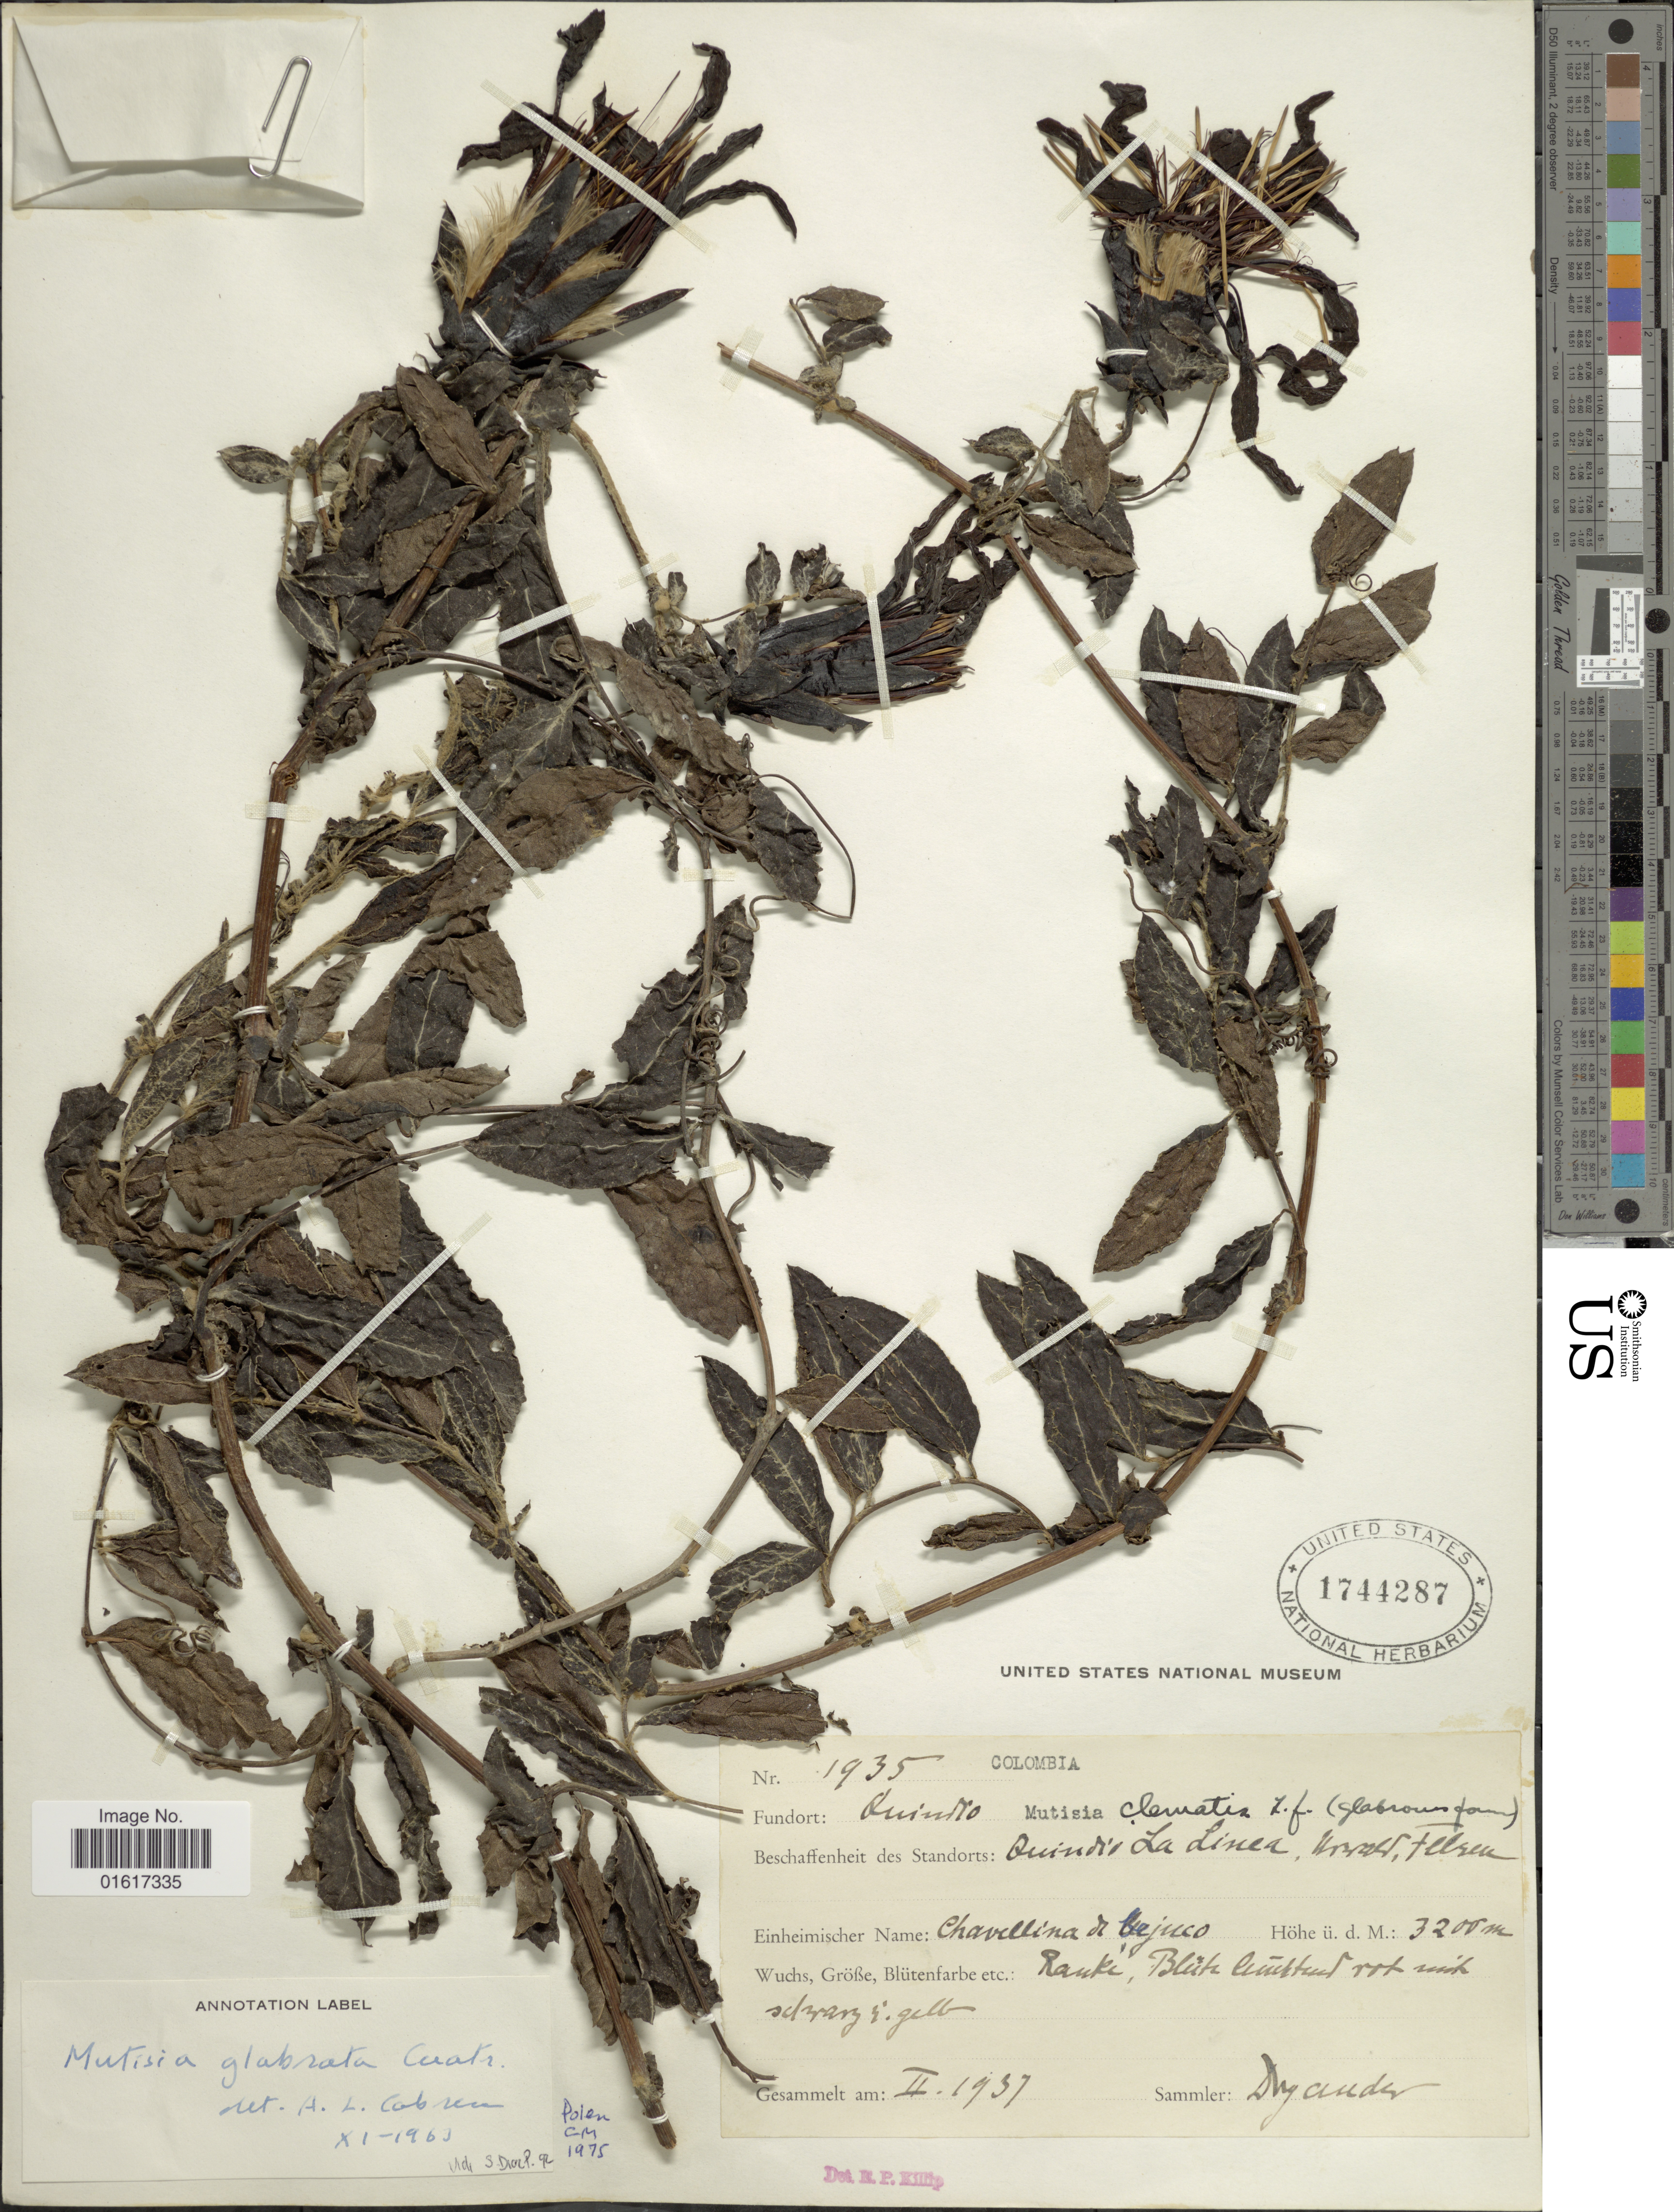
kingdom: Plantae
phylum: Tracheophyta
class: Magnoliopsida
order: Asterales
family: Asteraceae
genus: Mutisia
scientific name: Mutisia glabrata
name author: Cuatrec.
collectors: -. Dryander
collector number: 1935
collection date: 1937-02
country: Colombia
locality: Quindio La Linea, Urwald, Felsen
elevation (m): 3200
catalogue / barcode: US 1744287